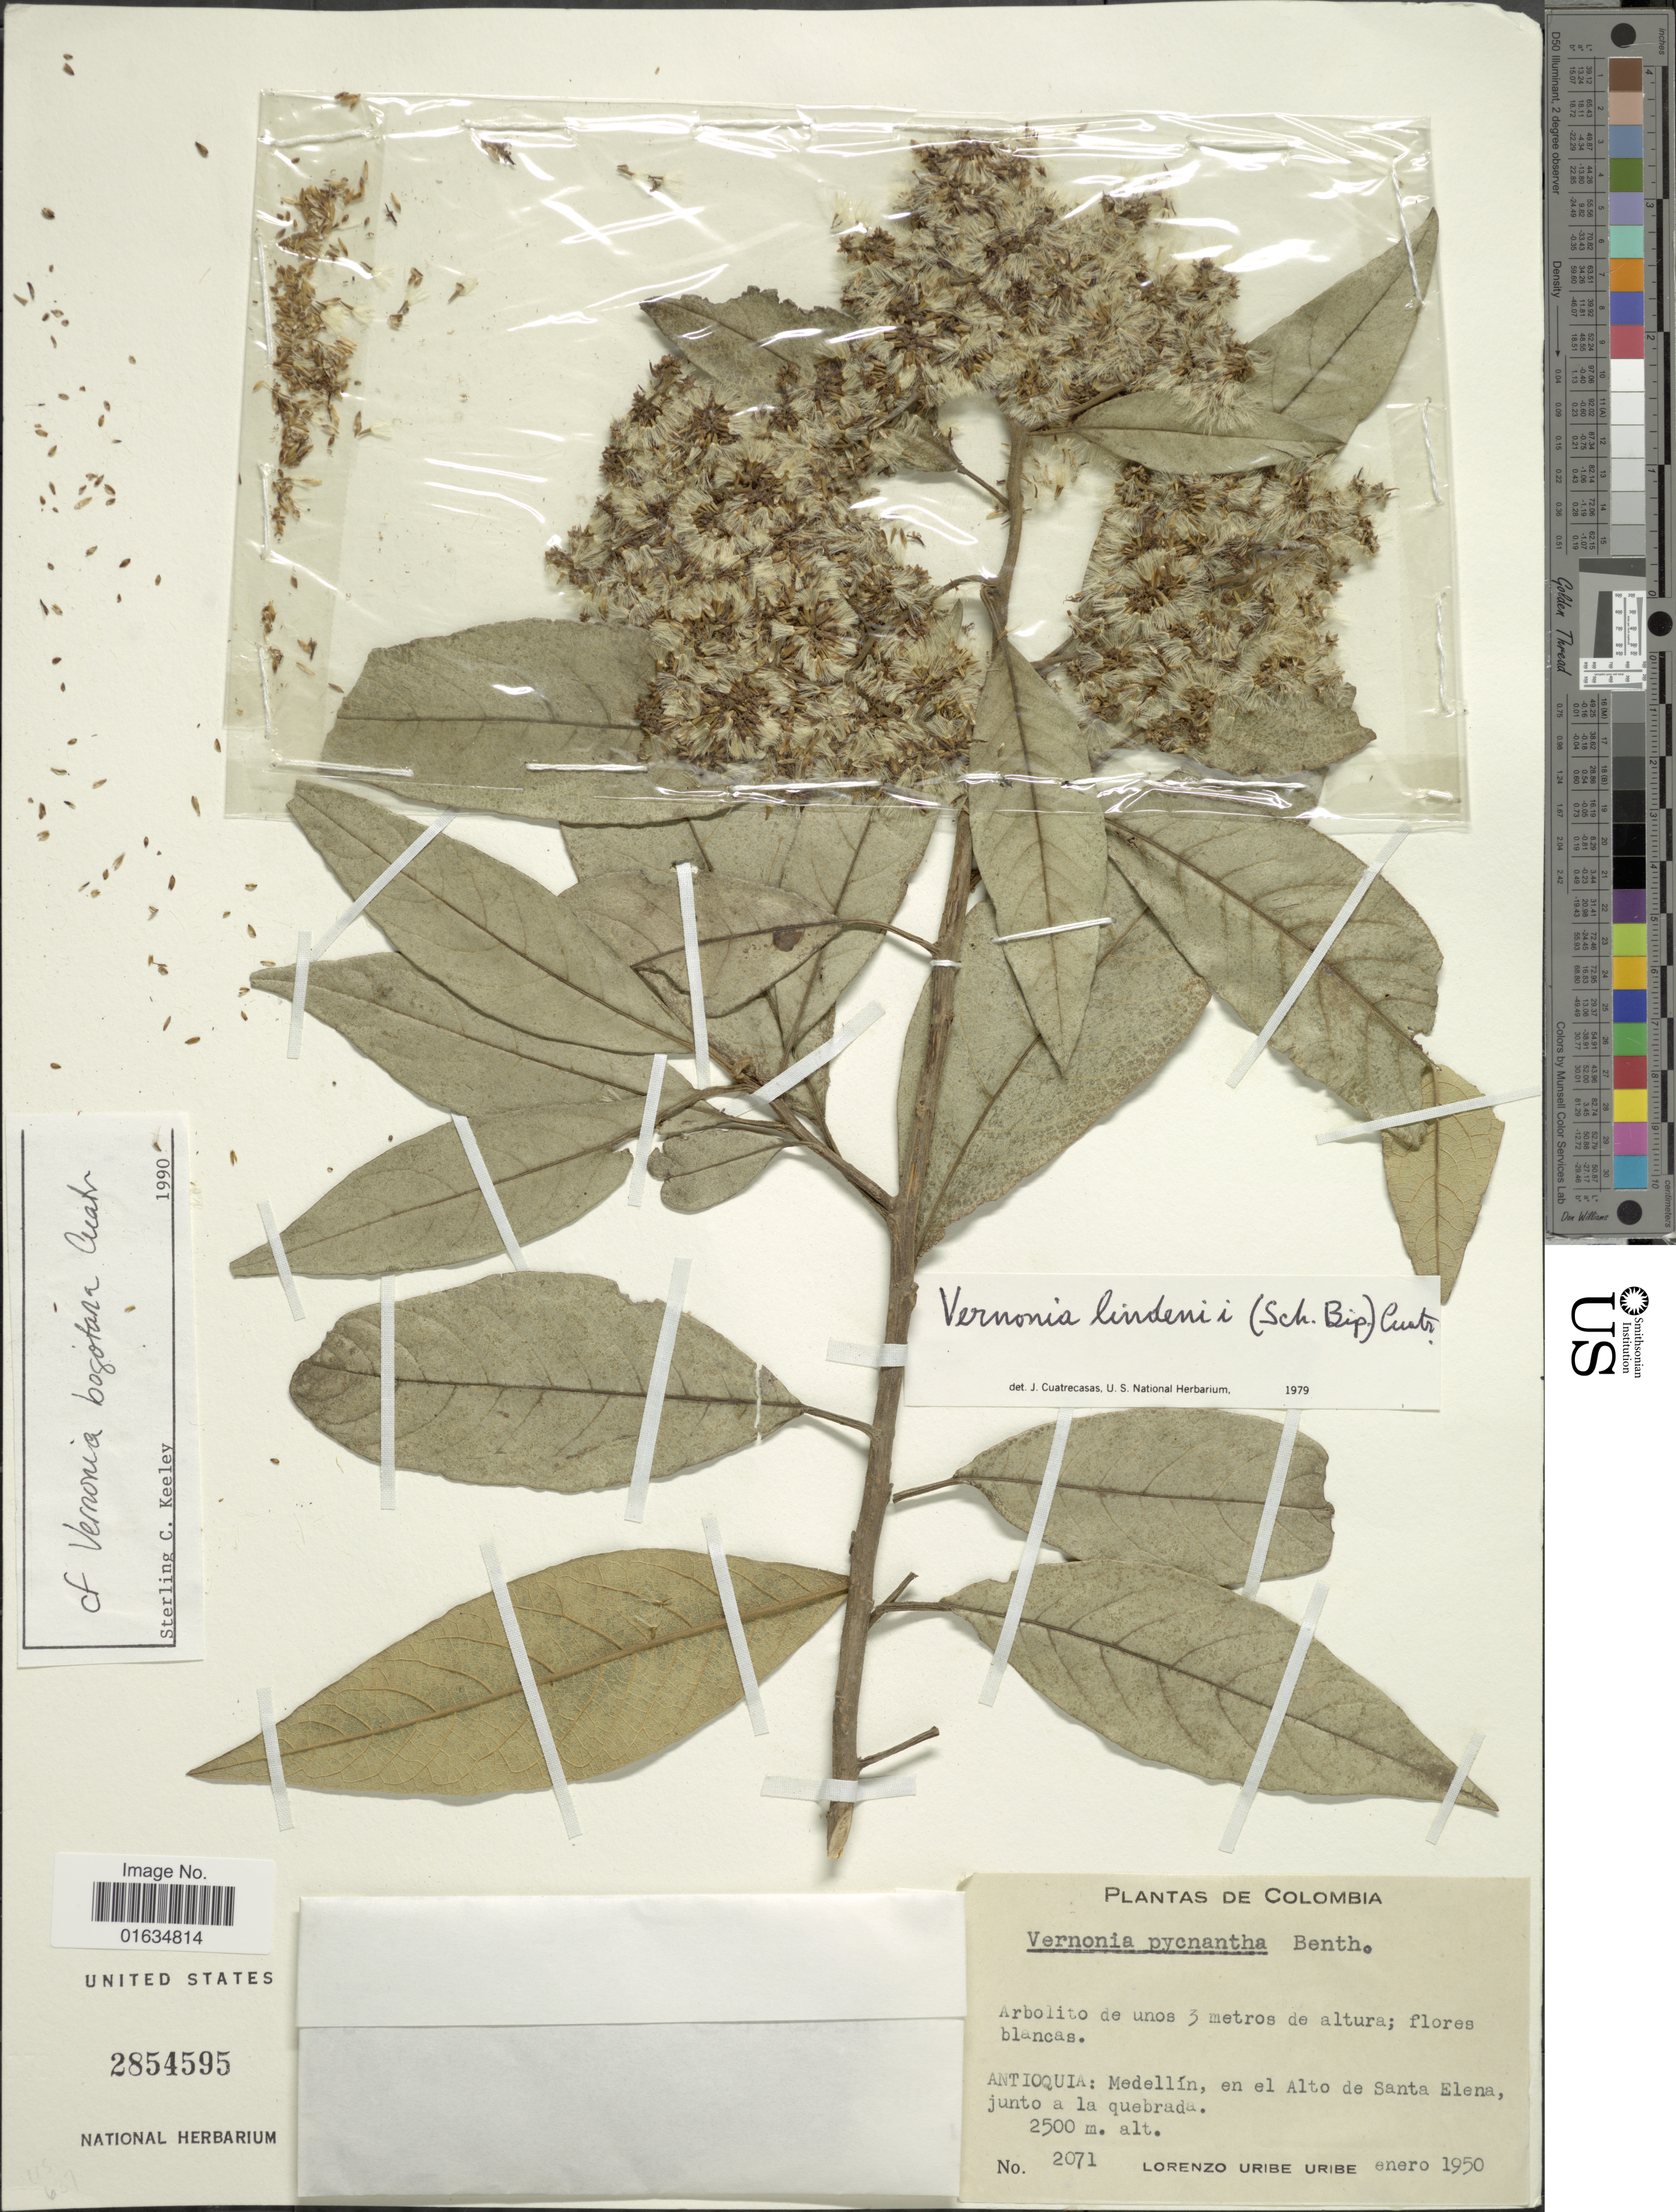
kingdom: Plantae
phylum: Tracheophyta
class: Magnoliopsida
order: Asterales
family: Asteraceae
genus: Critoniopsis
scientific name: Critoniopsis lindenii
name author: Sch. Bip.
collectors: L. Uribe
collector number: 2071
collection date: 1950-01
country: Colombia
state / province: Antioquia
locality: Medellín, en el Alto de Santa Elena junto a la quebrada.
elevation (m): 2500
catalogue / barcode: US 2854595